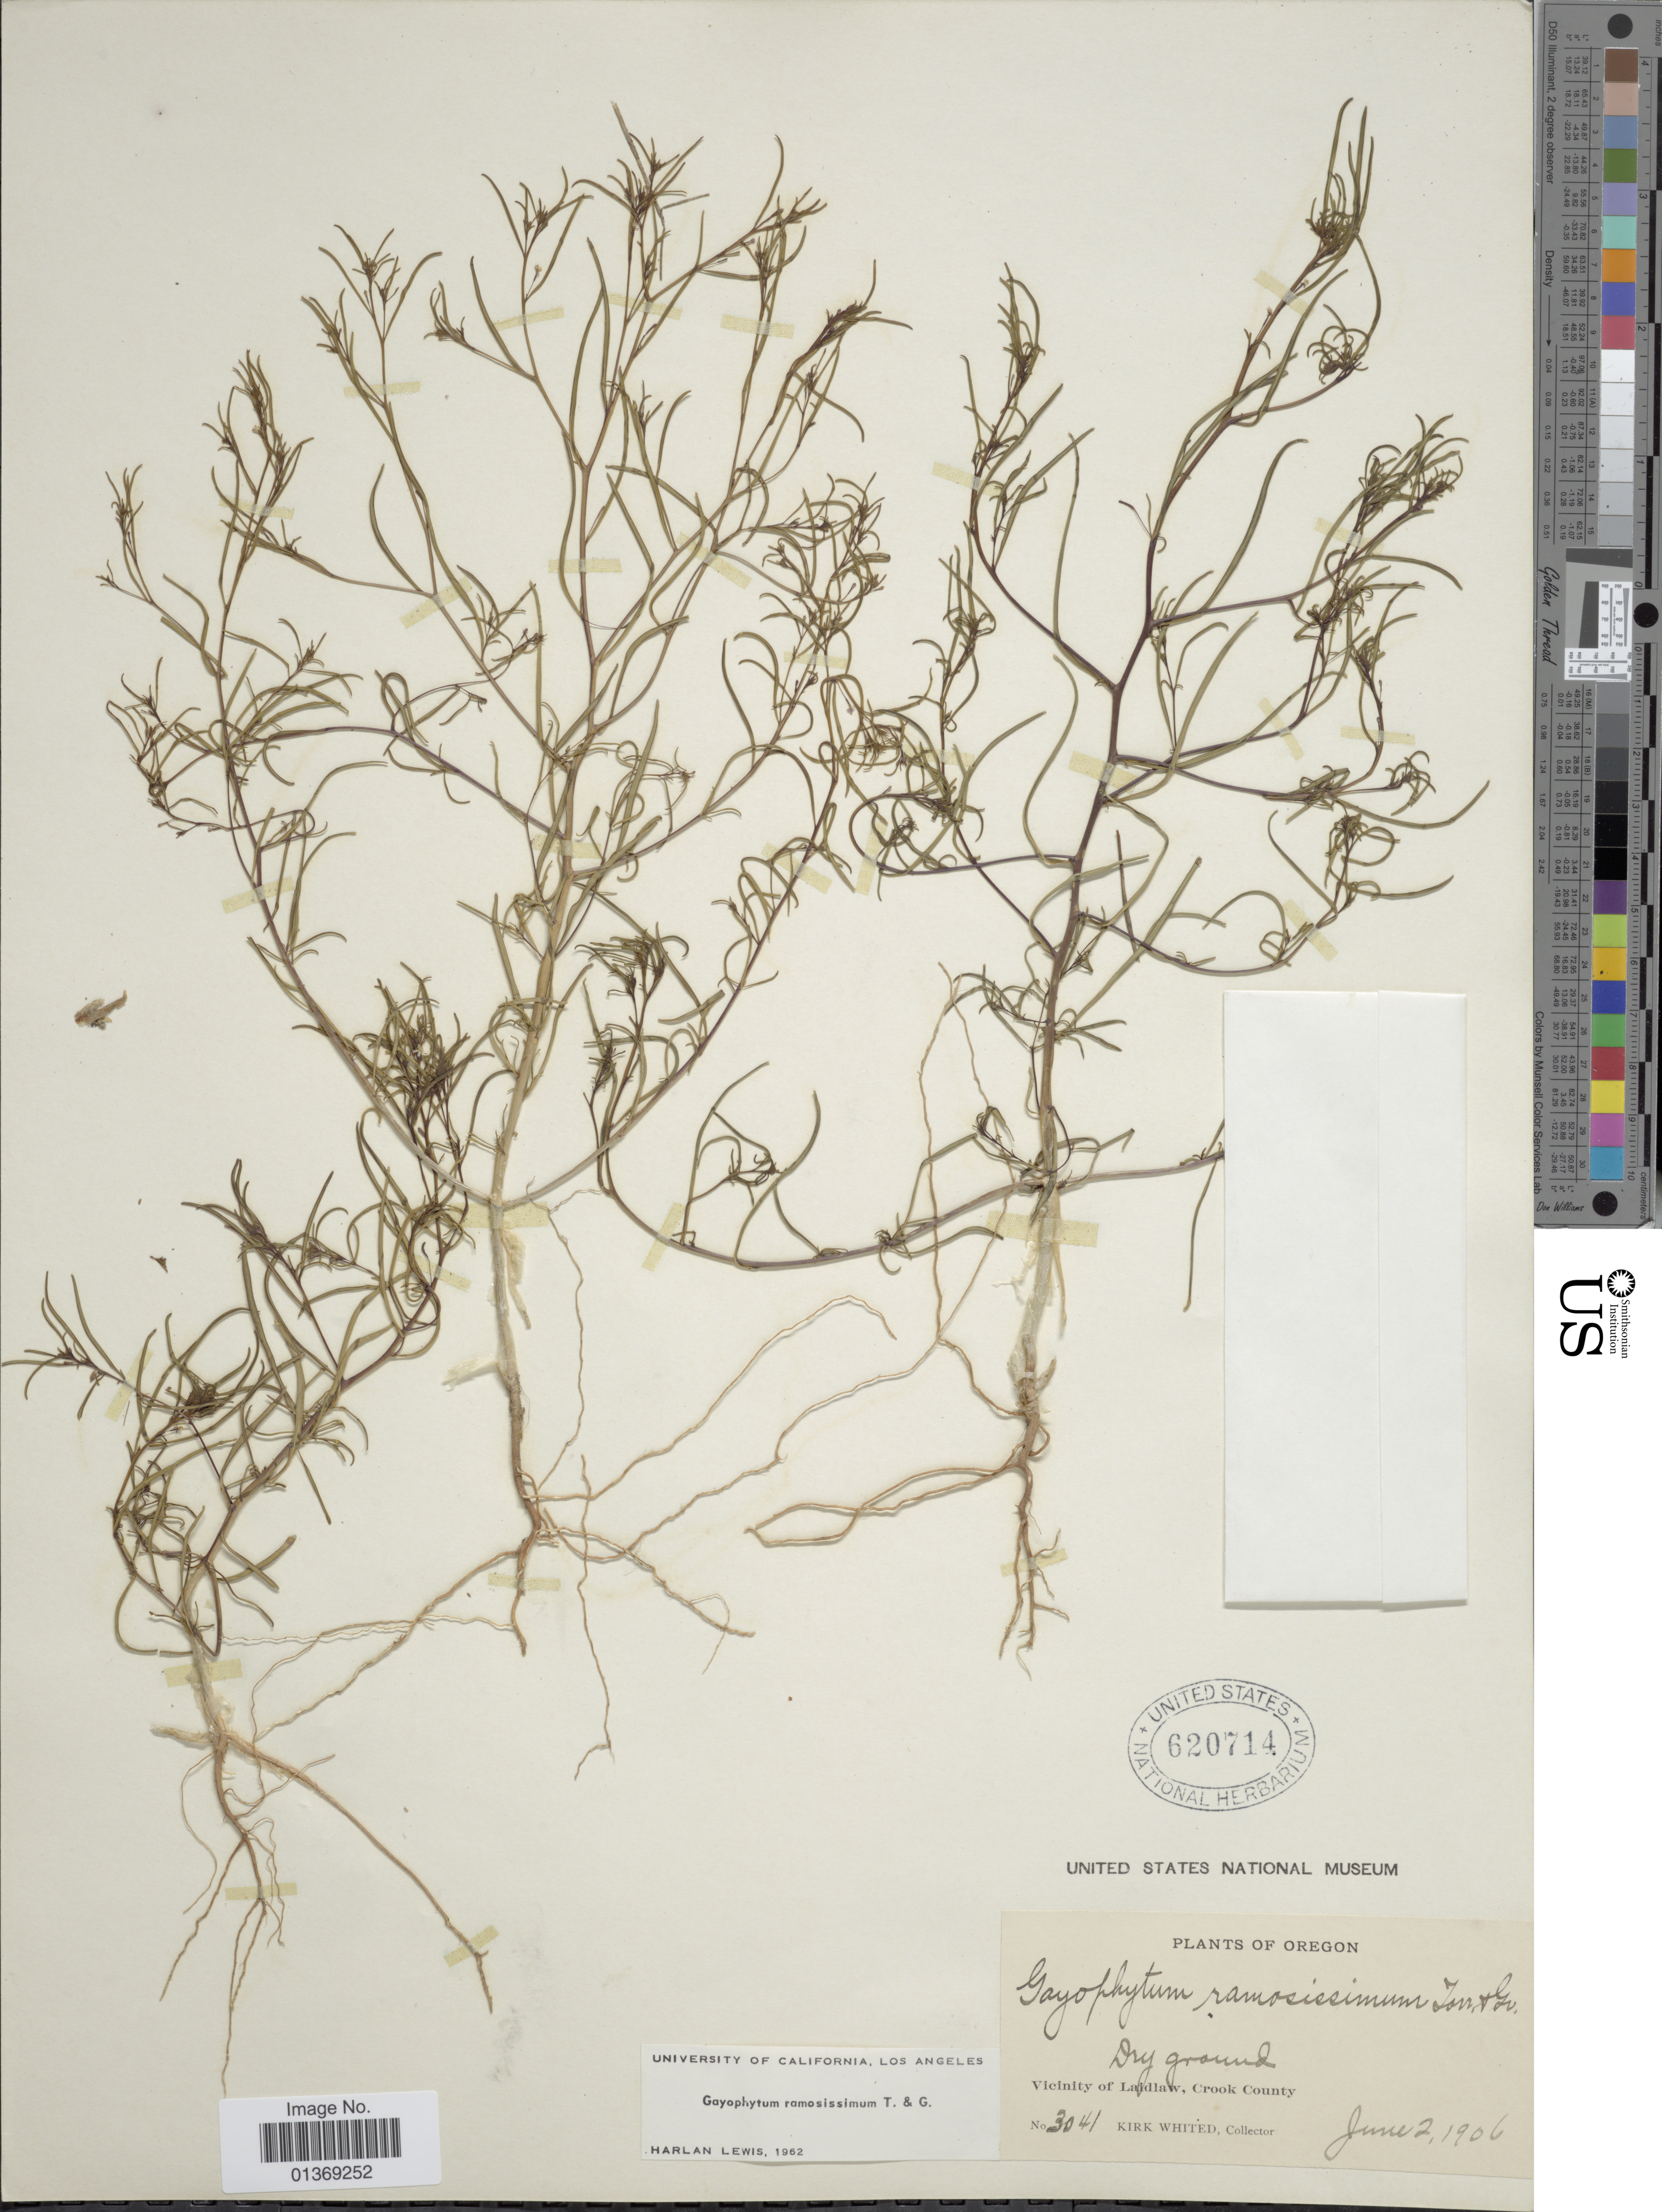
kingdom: Plantae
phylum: Tracheophyta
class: Magnoliopsida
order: Myrtales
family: Onagraceae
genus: Gayophytum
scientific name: Gayophytum ramosissimum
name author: Torr. & A. Gray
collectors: K. Whited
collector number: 3041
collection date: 1906-06-02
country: United States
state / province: Oregon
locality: Vicinity of Laidlaw, Crook County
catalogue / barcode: US 620714